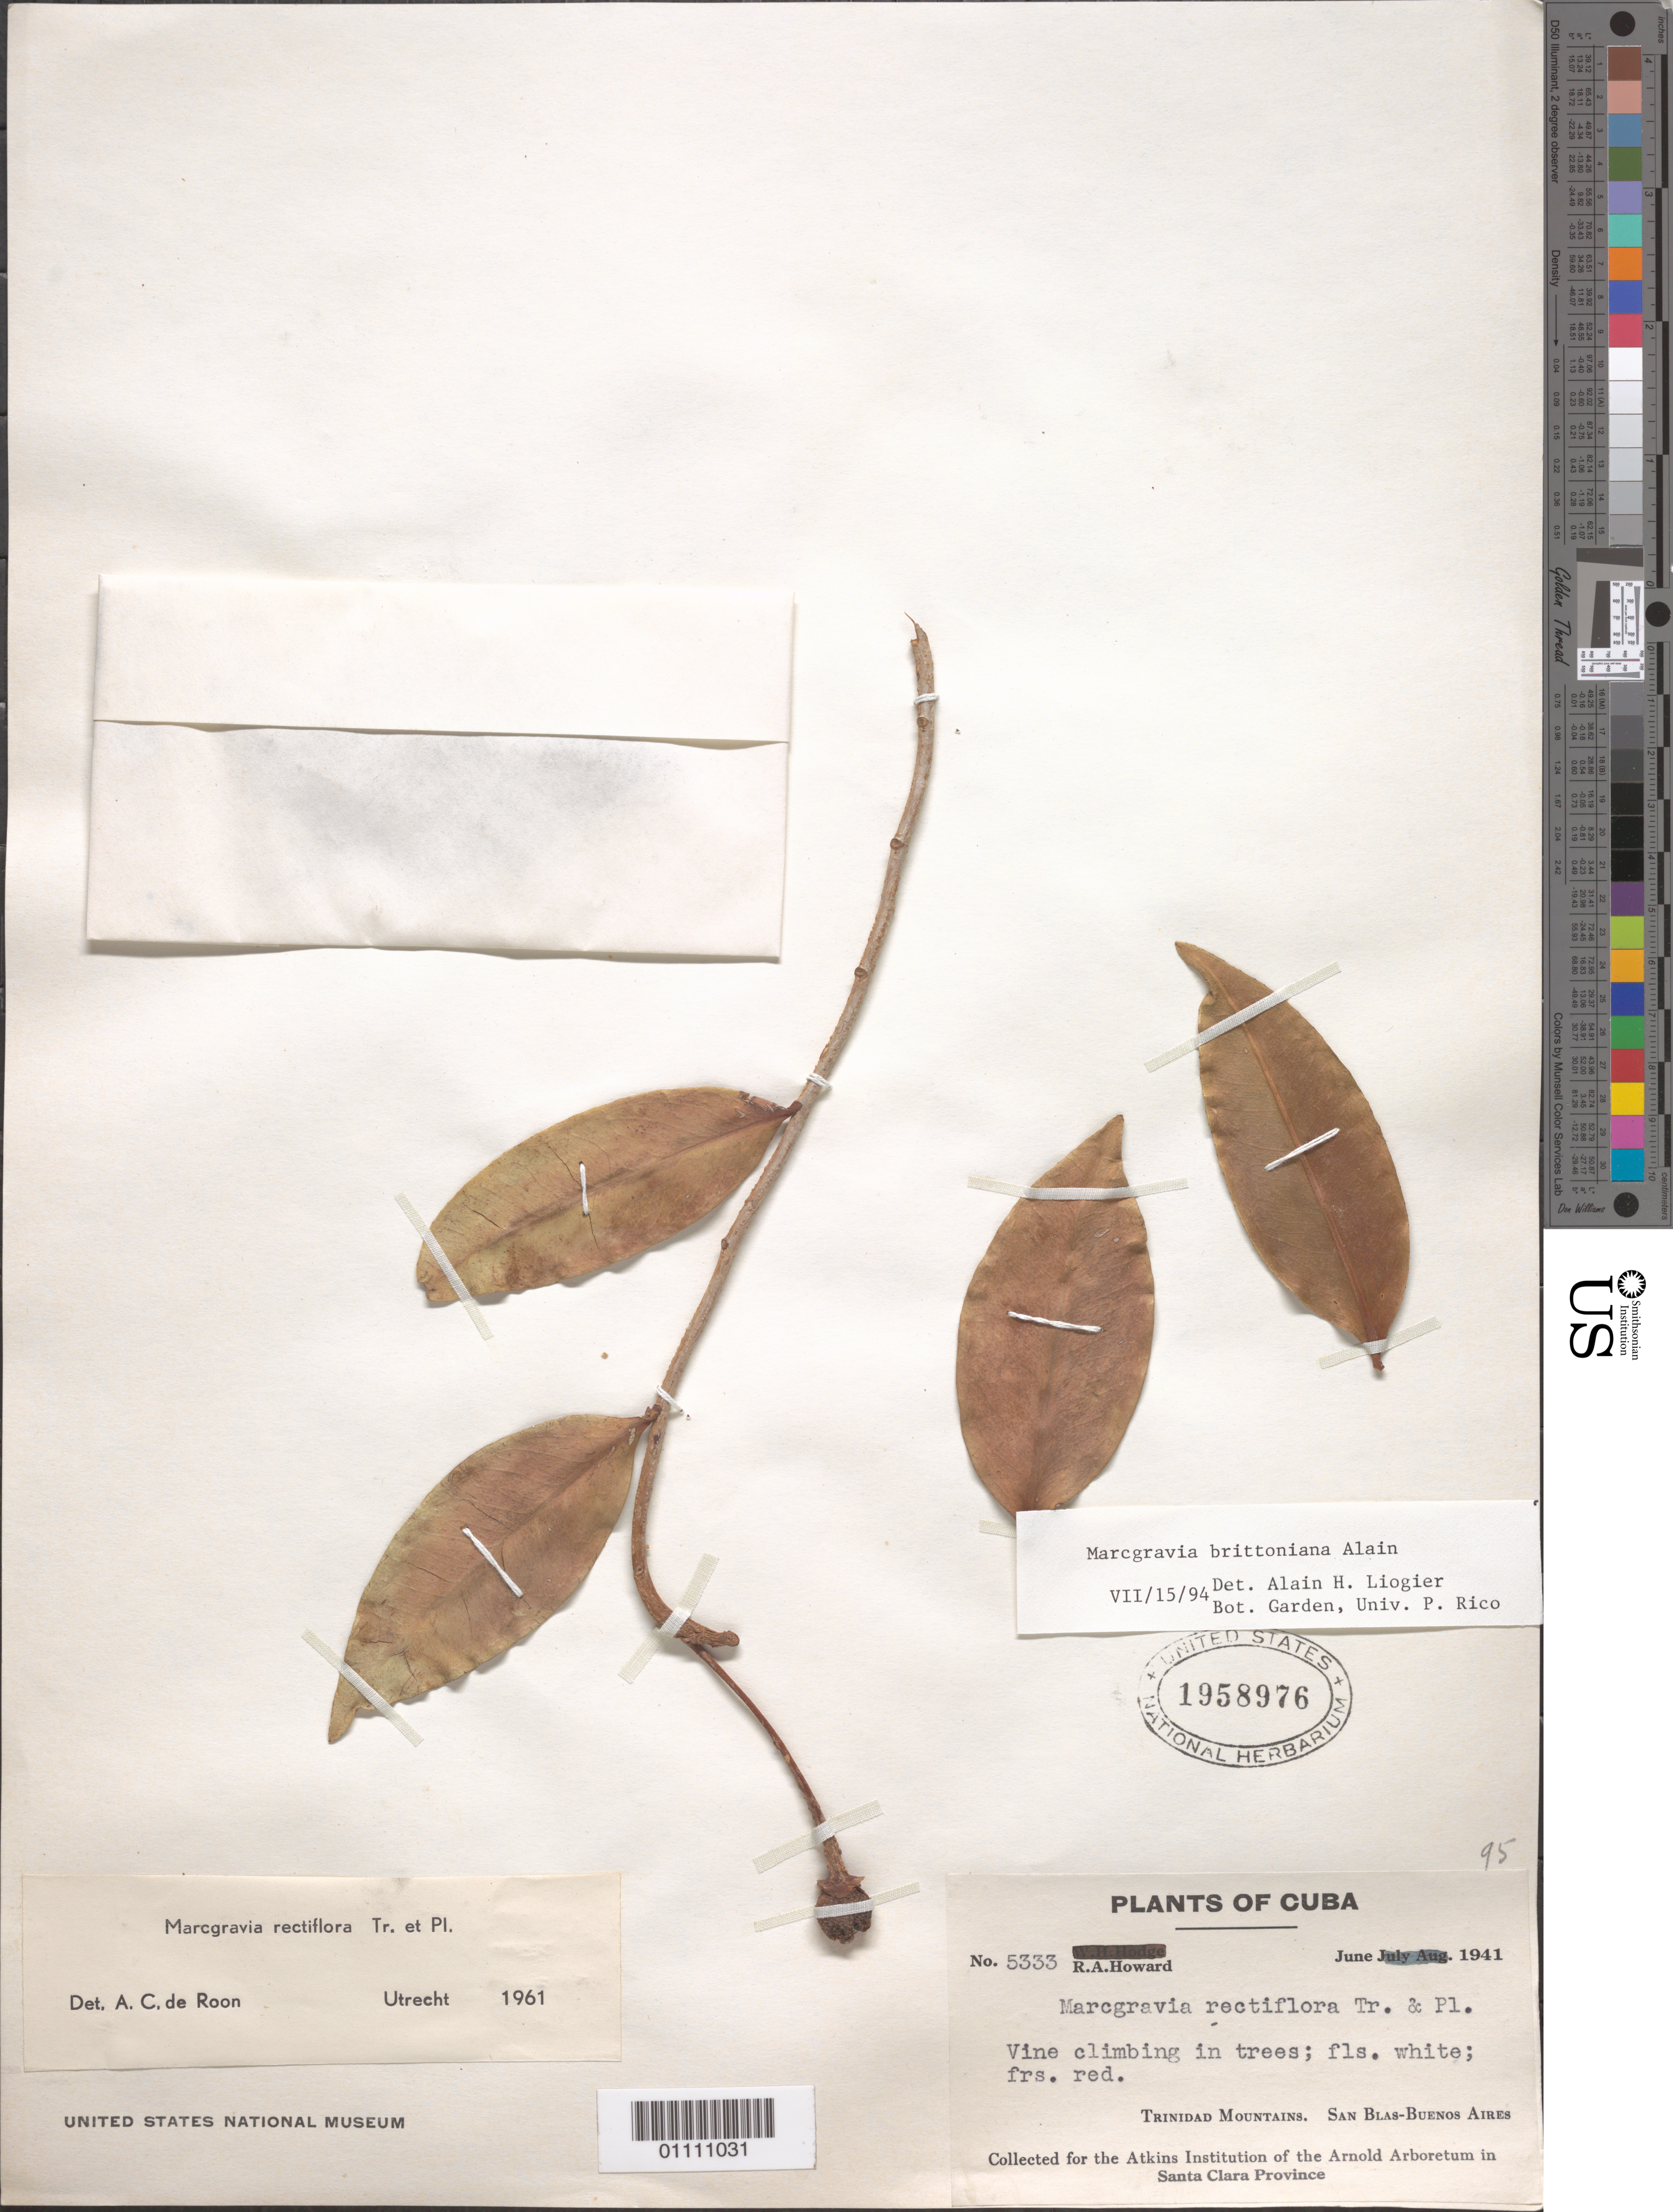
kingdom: Plantae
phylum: Tracheophyta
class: Magnoliopsida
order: Ericales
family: Marcgraviaceae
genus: Marcgravia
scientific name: Marcgravia brittoniana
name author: Alain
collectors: R. A. Howard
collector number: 5333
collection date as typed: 01 Jun 1941 to 30 Jun 1941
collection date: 1941-06-01/1941-06-30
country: Cuba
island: Cuba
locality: Trinidad Mountains, San Blas-Buenos Aires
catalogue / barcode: US 1958976